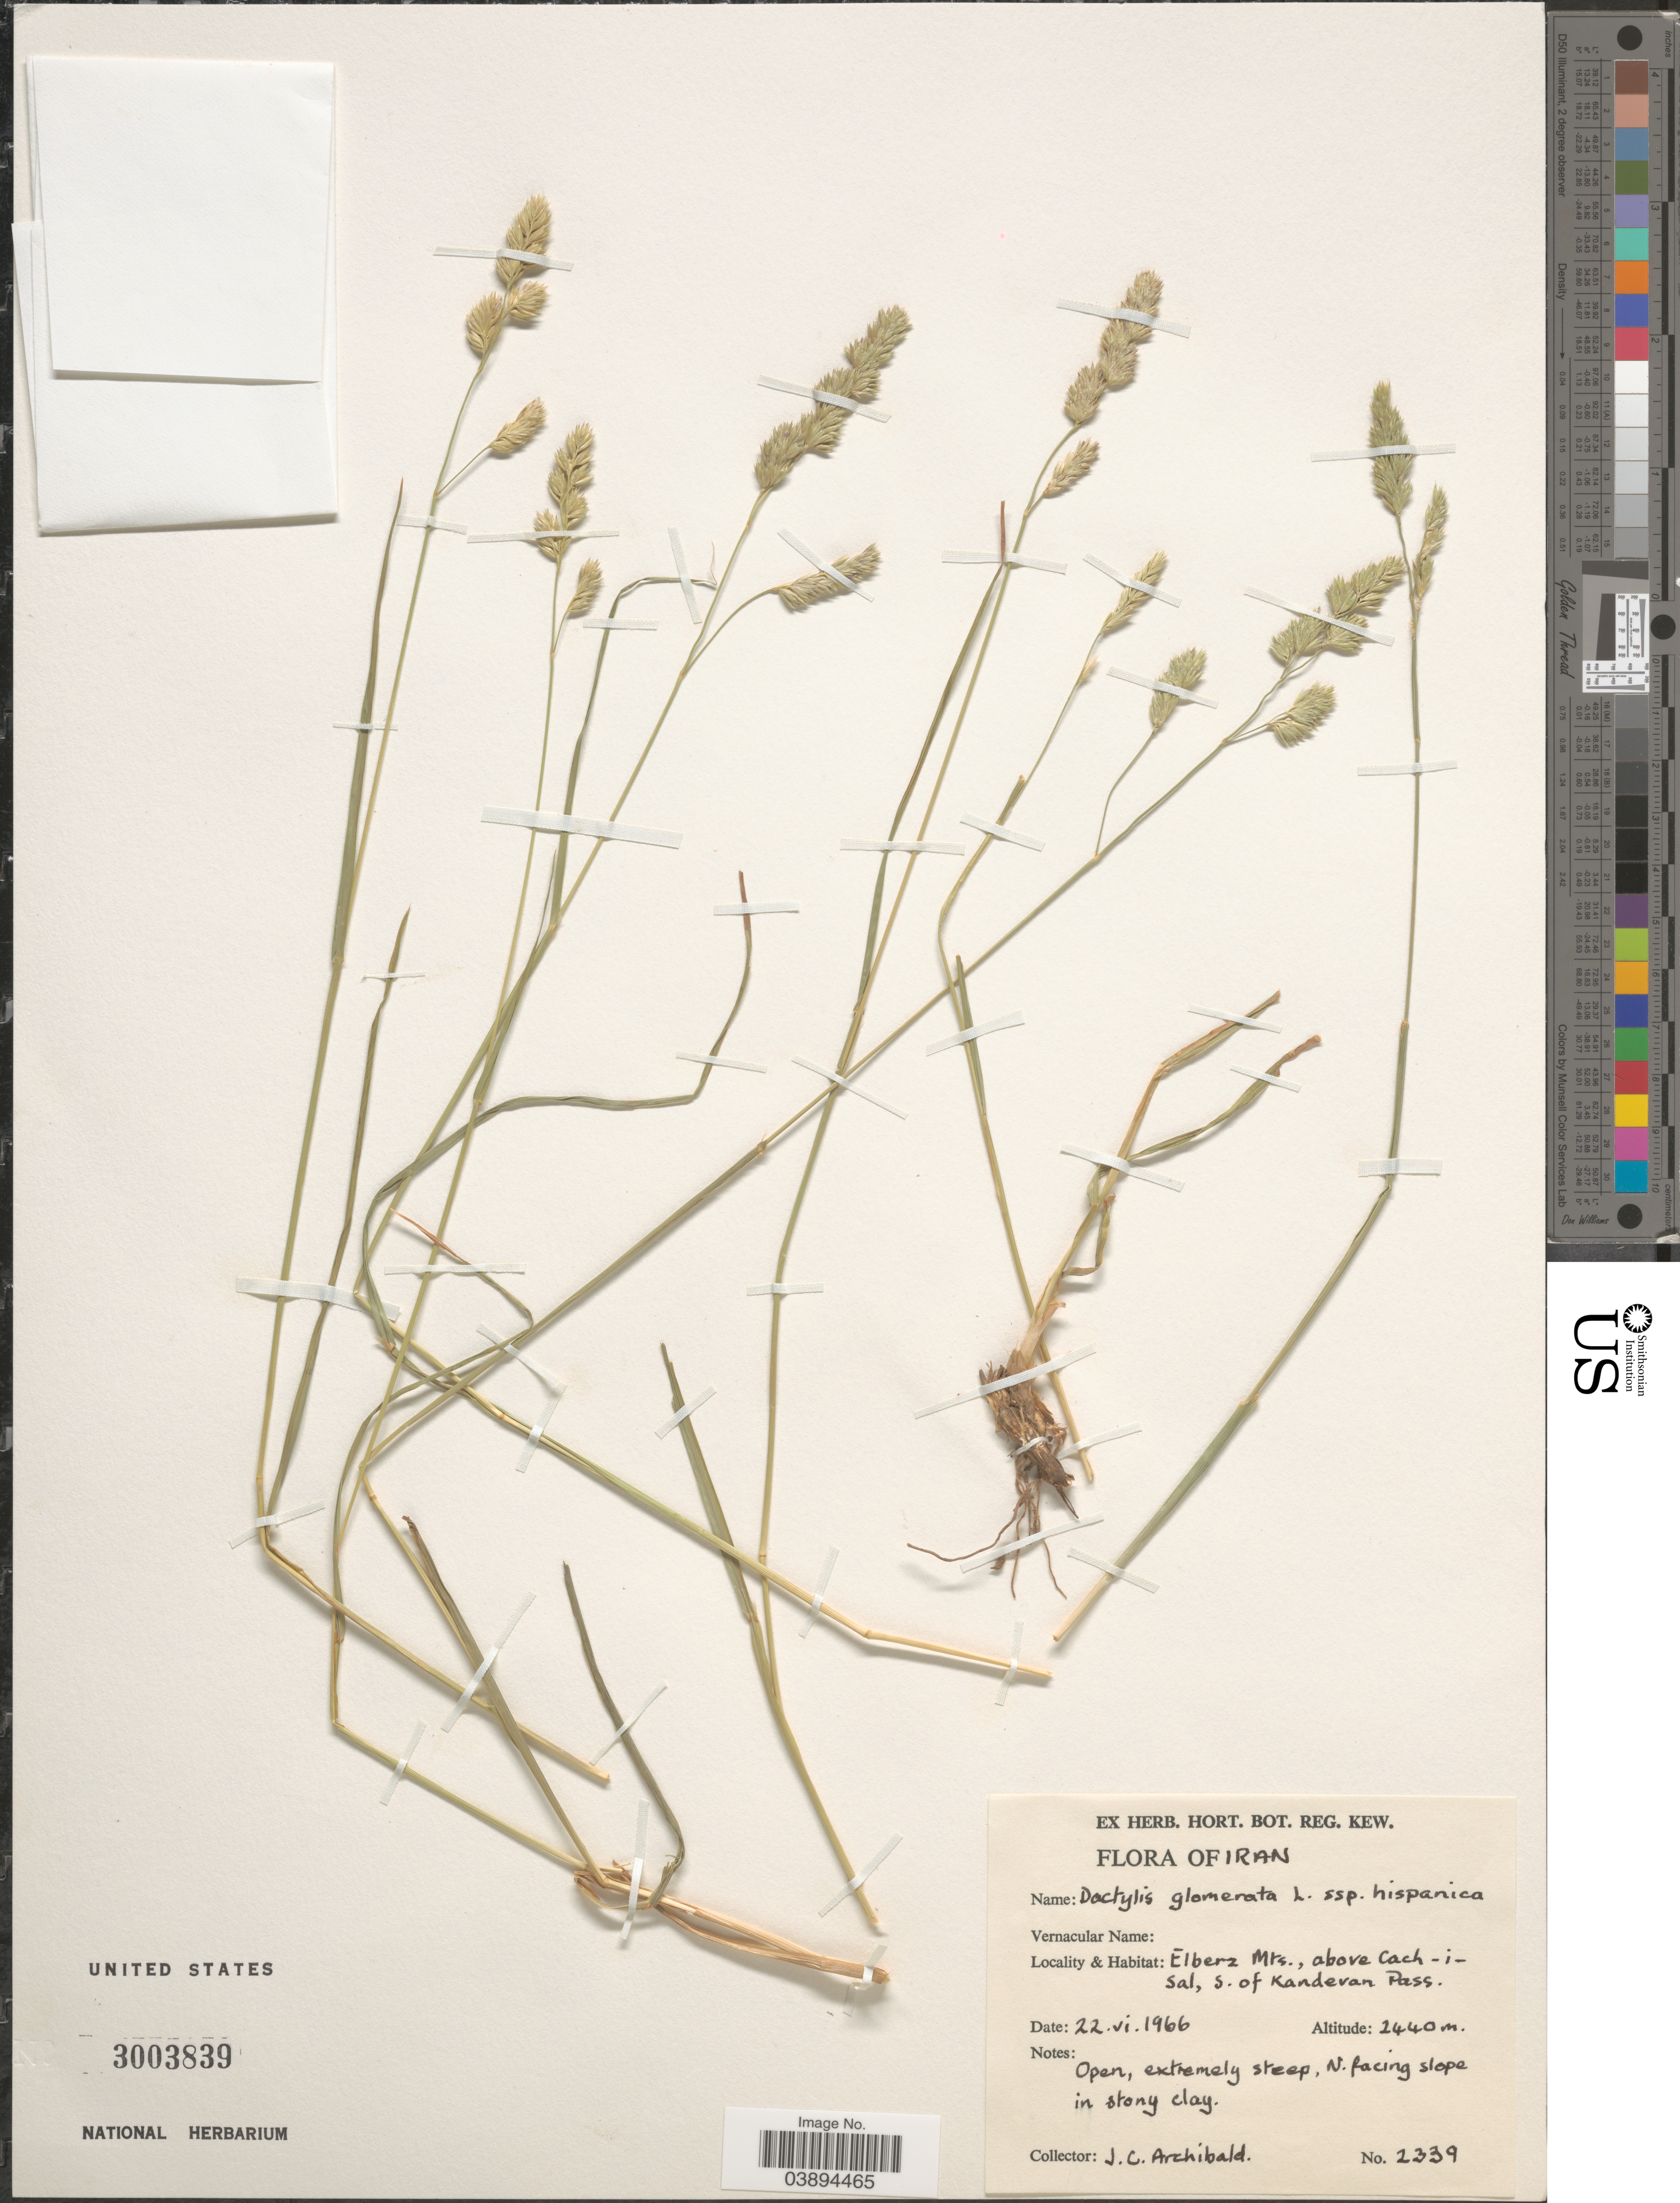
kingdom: Plantae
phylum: Tracheophyta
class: Liliopsida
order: Poales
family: Poaceae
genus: Dactylis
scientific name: Dactylis glomerata subsp. hispanica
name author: (Roth) Nyman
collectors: J. Archibald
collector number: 2339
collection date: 1966-06-22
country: Iran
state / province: Alborz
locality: Elberz Mts., above Cach-i-Sal, S. of Kanderan Pass. Open, extremely steep, N. facing slope in stony clay.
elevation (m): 2440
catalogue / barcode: US 3003839